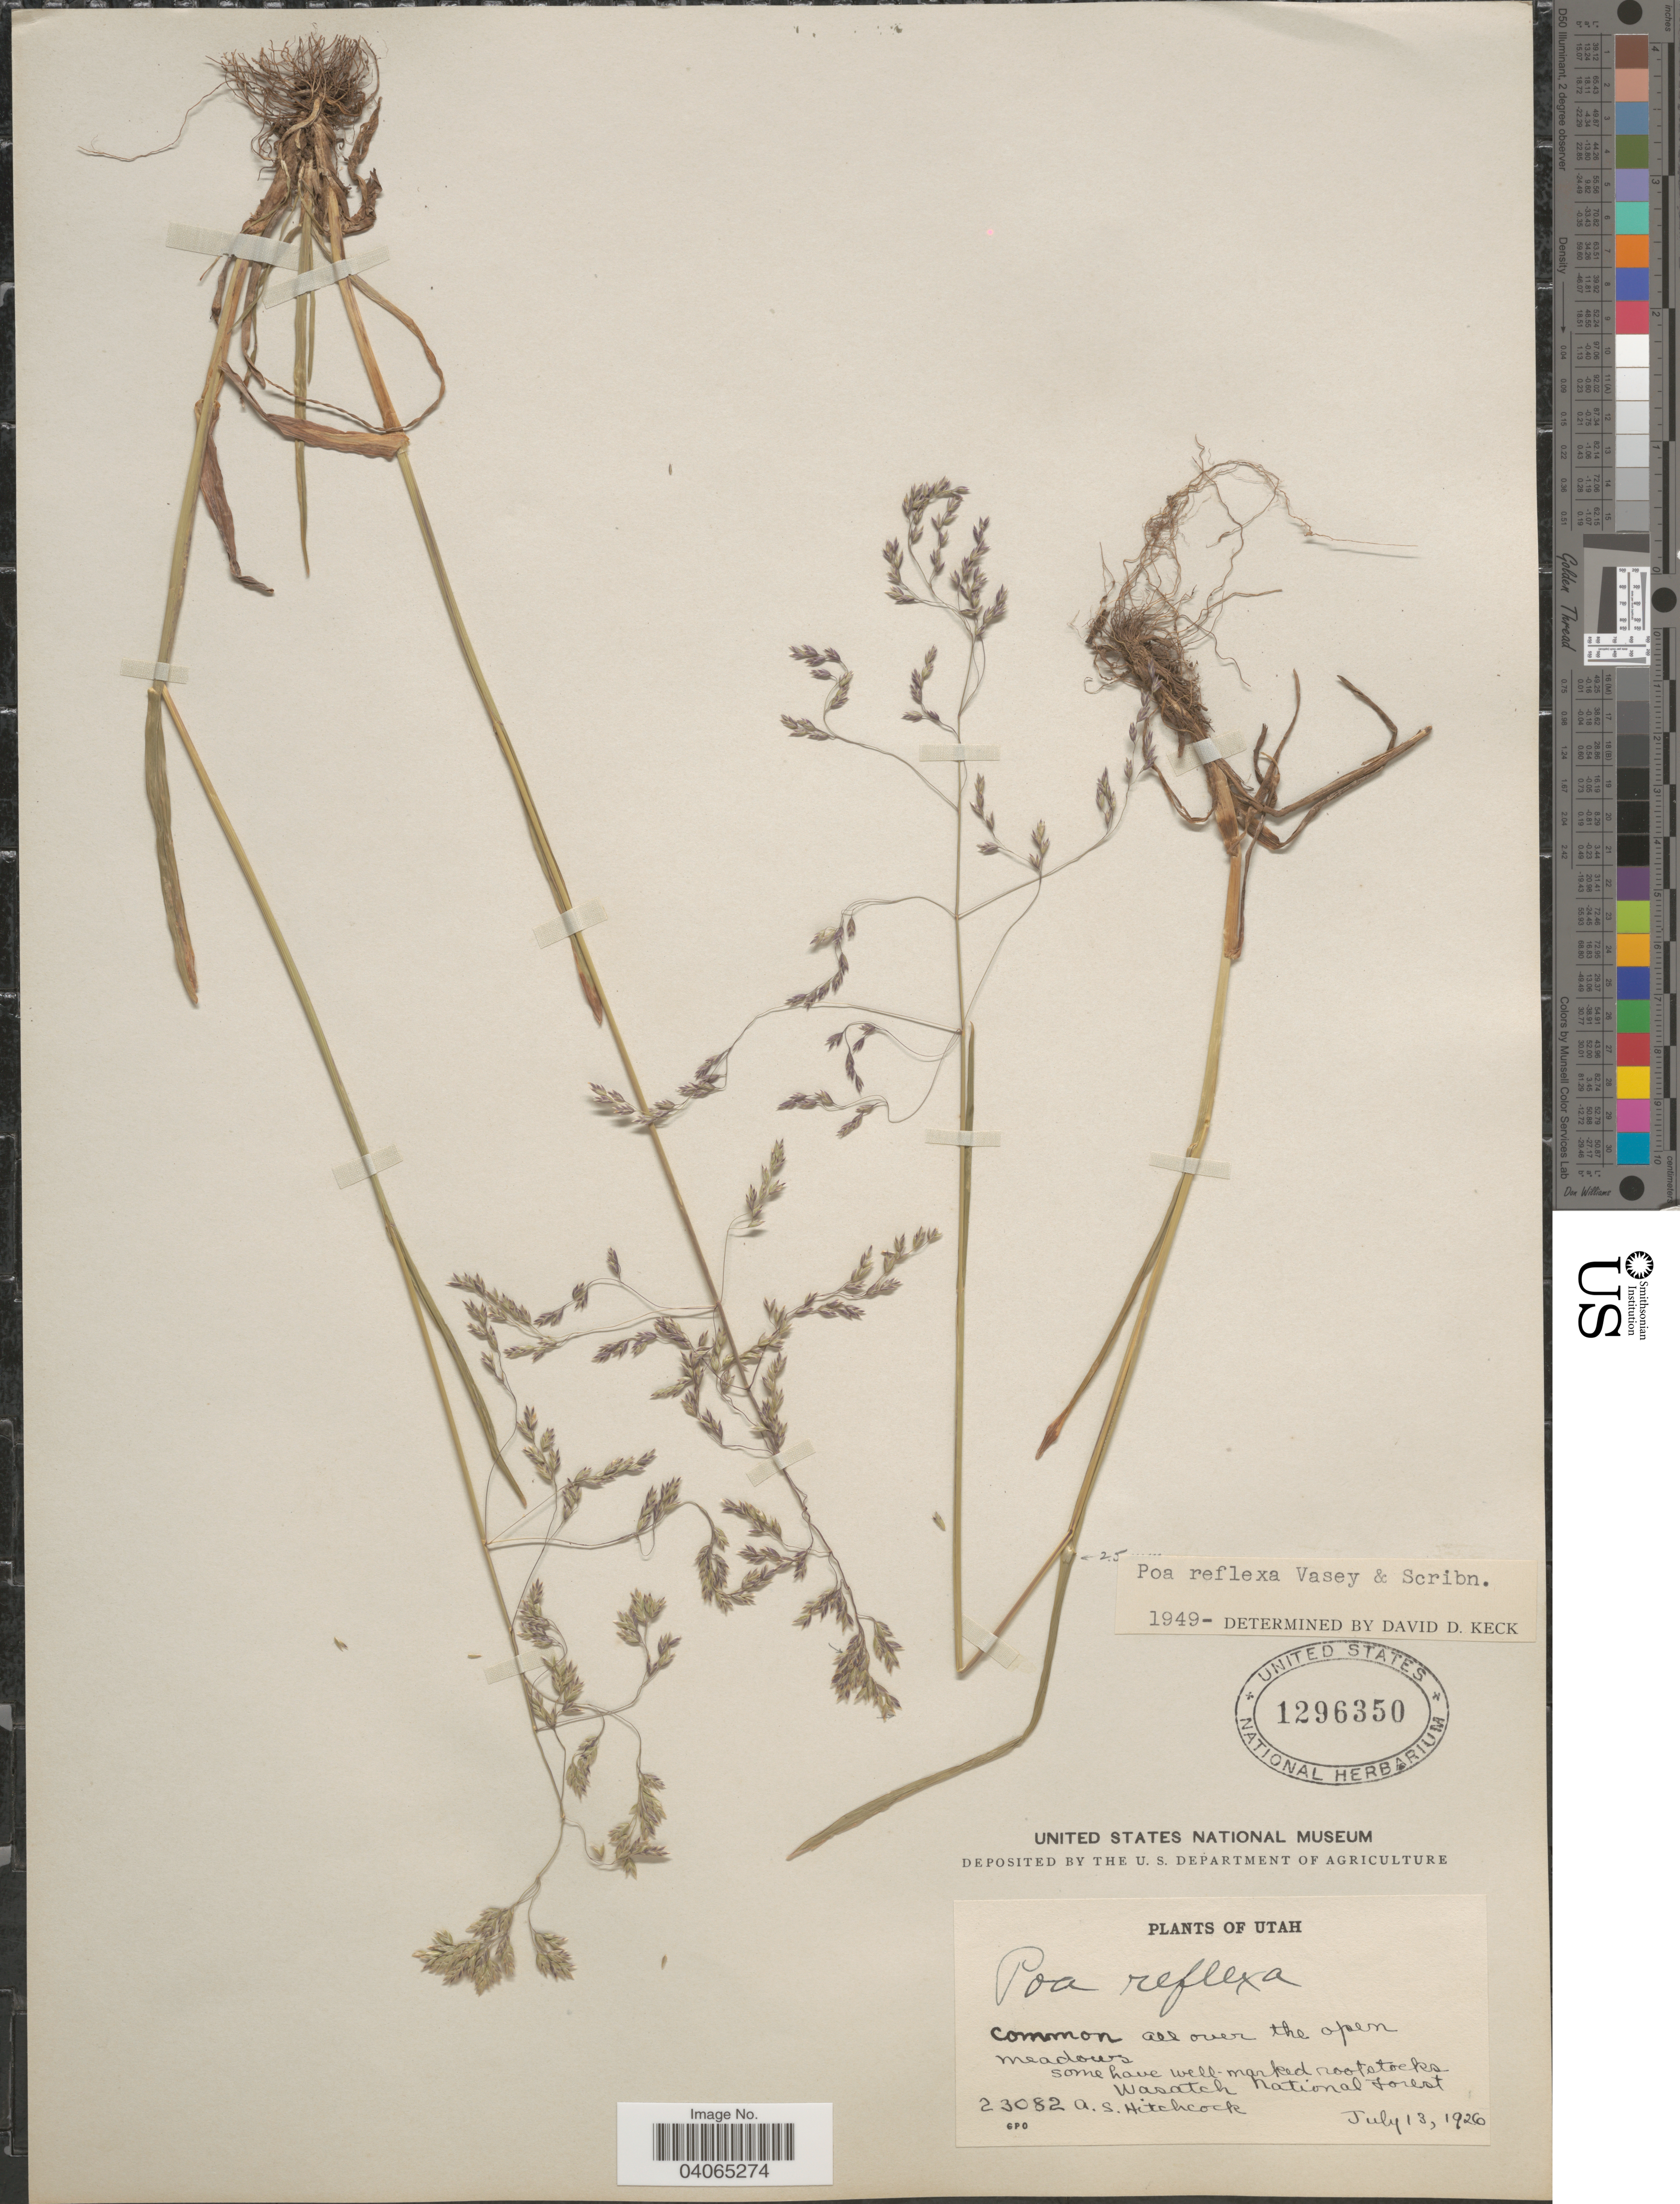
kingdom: Plantae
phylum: Tracheophyta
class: Liliopsida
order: Poales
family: Poaceae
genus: Poa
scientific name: Poa reflexa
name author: Vasey & Scribn.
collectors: A. S. Hitchcock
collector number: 23082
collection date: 1926-07-13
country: United States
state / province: Utah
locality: Common all over the open meadows. Some have well-marked rootstocks. Wasatch National Forest.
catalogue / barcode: US 1296350